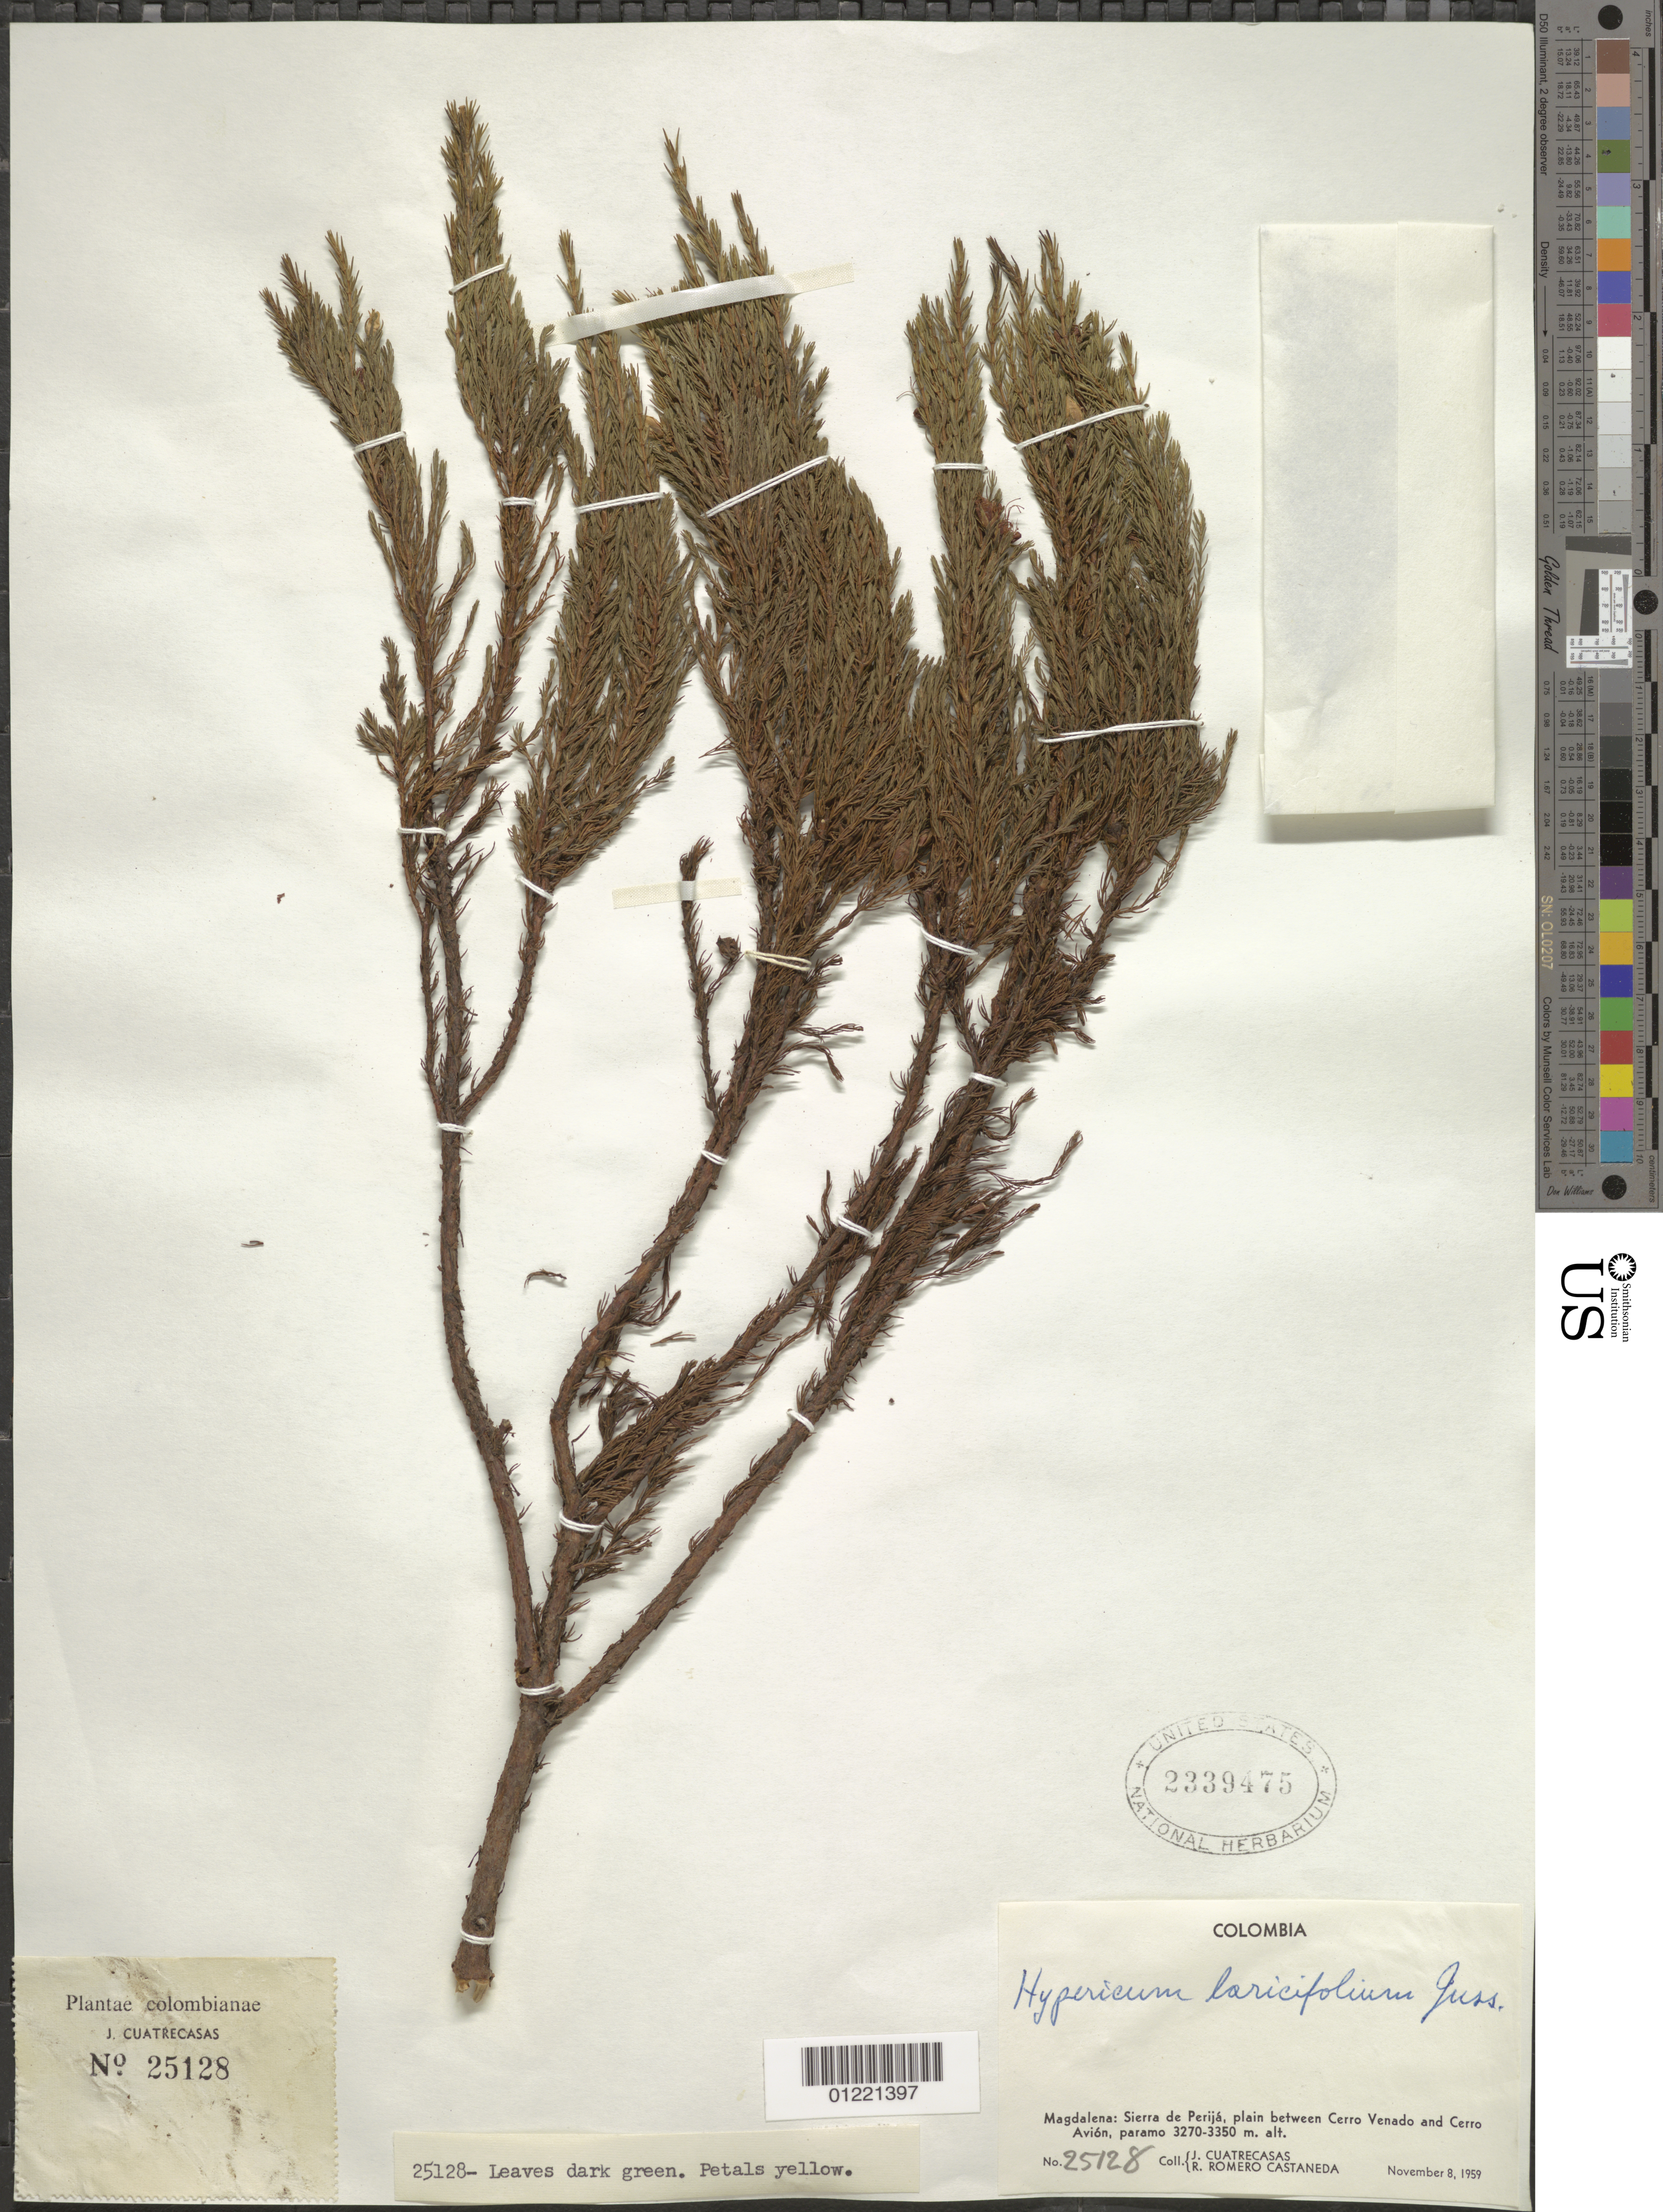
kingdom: Plantae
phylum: Tracheophyta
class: Magnoliopsida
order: Malpighiales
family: Hypericaceae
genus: Hypericum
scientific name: Hypericum laricifolium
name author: Juss.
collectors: J. Cuatrecasas & R. Romero Castañeda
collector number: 25128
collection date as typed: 08 Nov 1959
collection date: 1959-11-08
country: Colombia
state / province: Magdalena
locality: Sierra de Perija, plain between Cerro Venado & Cerro Avion.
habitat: paramo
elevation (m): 3270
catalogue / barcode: US 2339475